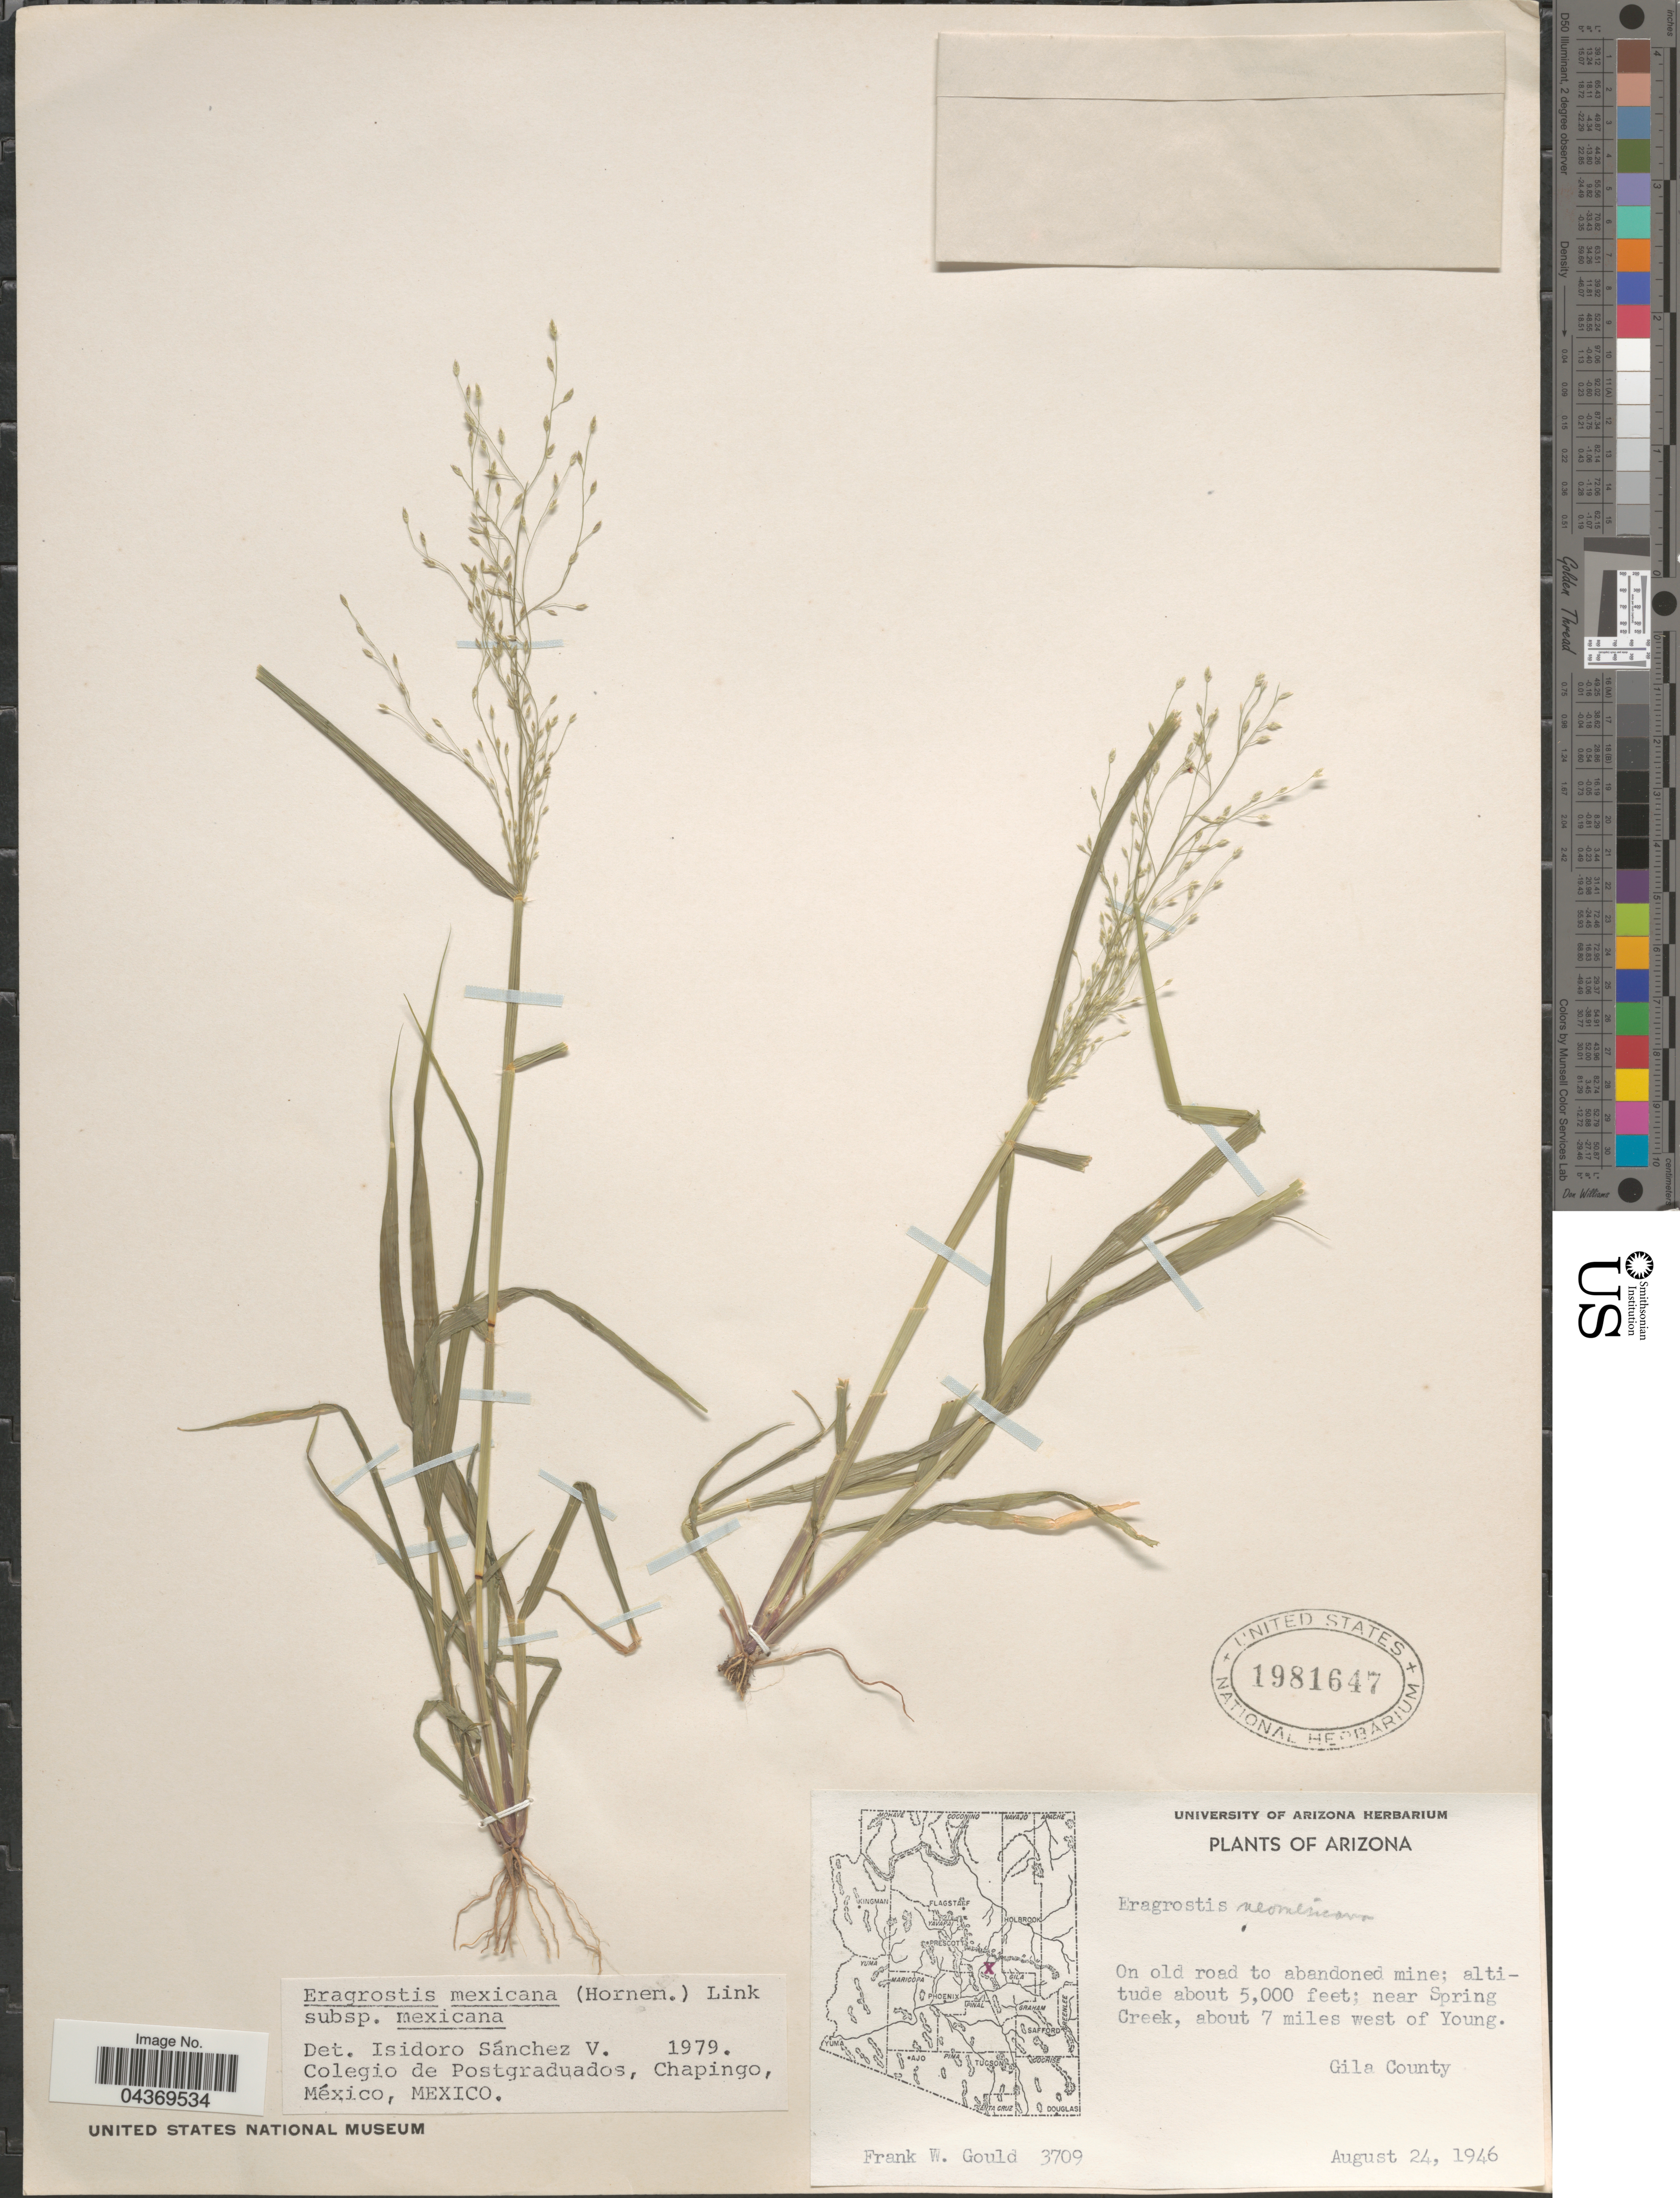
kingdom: Plantae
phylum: Tracheophyta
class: Liliopsida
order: Poales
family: Poaceae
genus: Eragrostis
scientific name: Eragrostis mexicana subsp. mexicana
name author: (Hornem.) Link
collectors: F. W. Gould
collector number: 3709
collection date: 1946-08-24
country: United States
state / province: Arizona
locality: Near Spring Creek, about 7 miles west of Young. Gila County.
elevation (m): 1524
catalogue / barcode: US 1981647